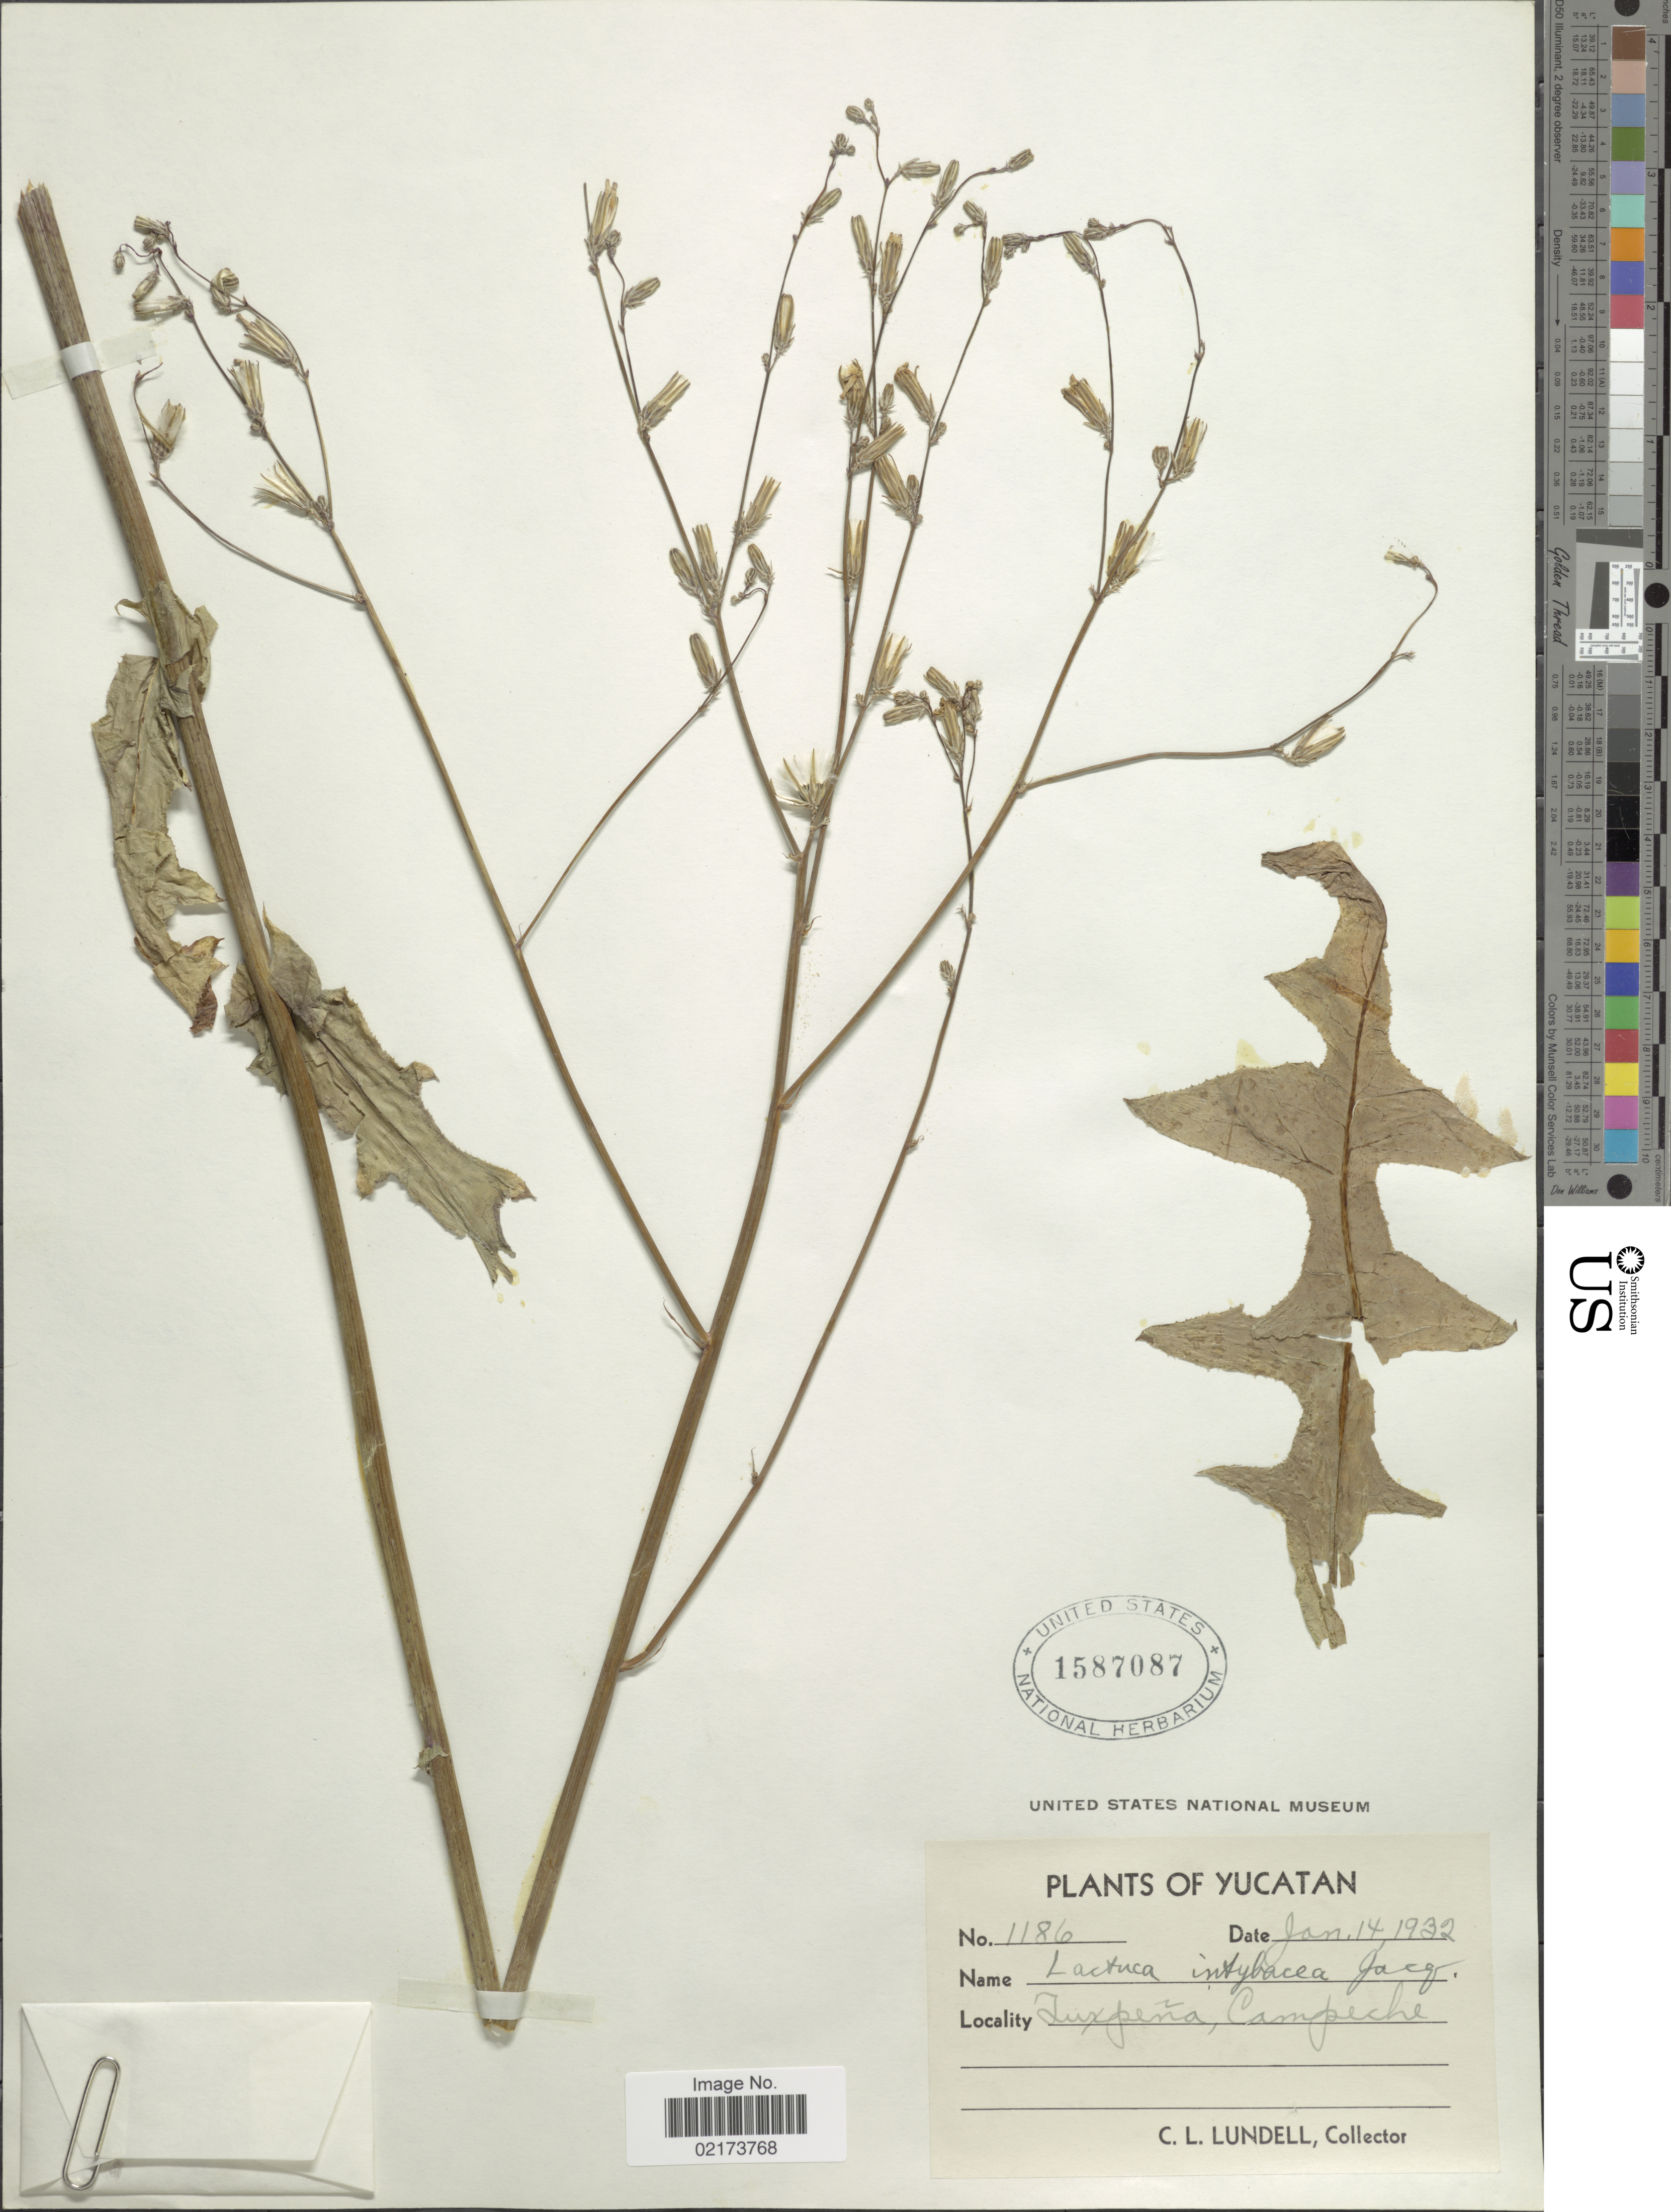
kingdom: Plantae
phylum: Tracheophyta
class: Magnoliopsida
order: Asterales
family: Asteraceae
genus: Lactuca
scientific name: Lactuca intybacea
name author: (Jacq.) P. Beauv.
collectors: C. L. Lundell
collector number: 1186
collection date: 1932-01-14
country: Mexico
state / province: Campeche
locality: Tuxpena, Campeche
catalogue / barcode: US 1587087